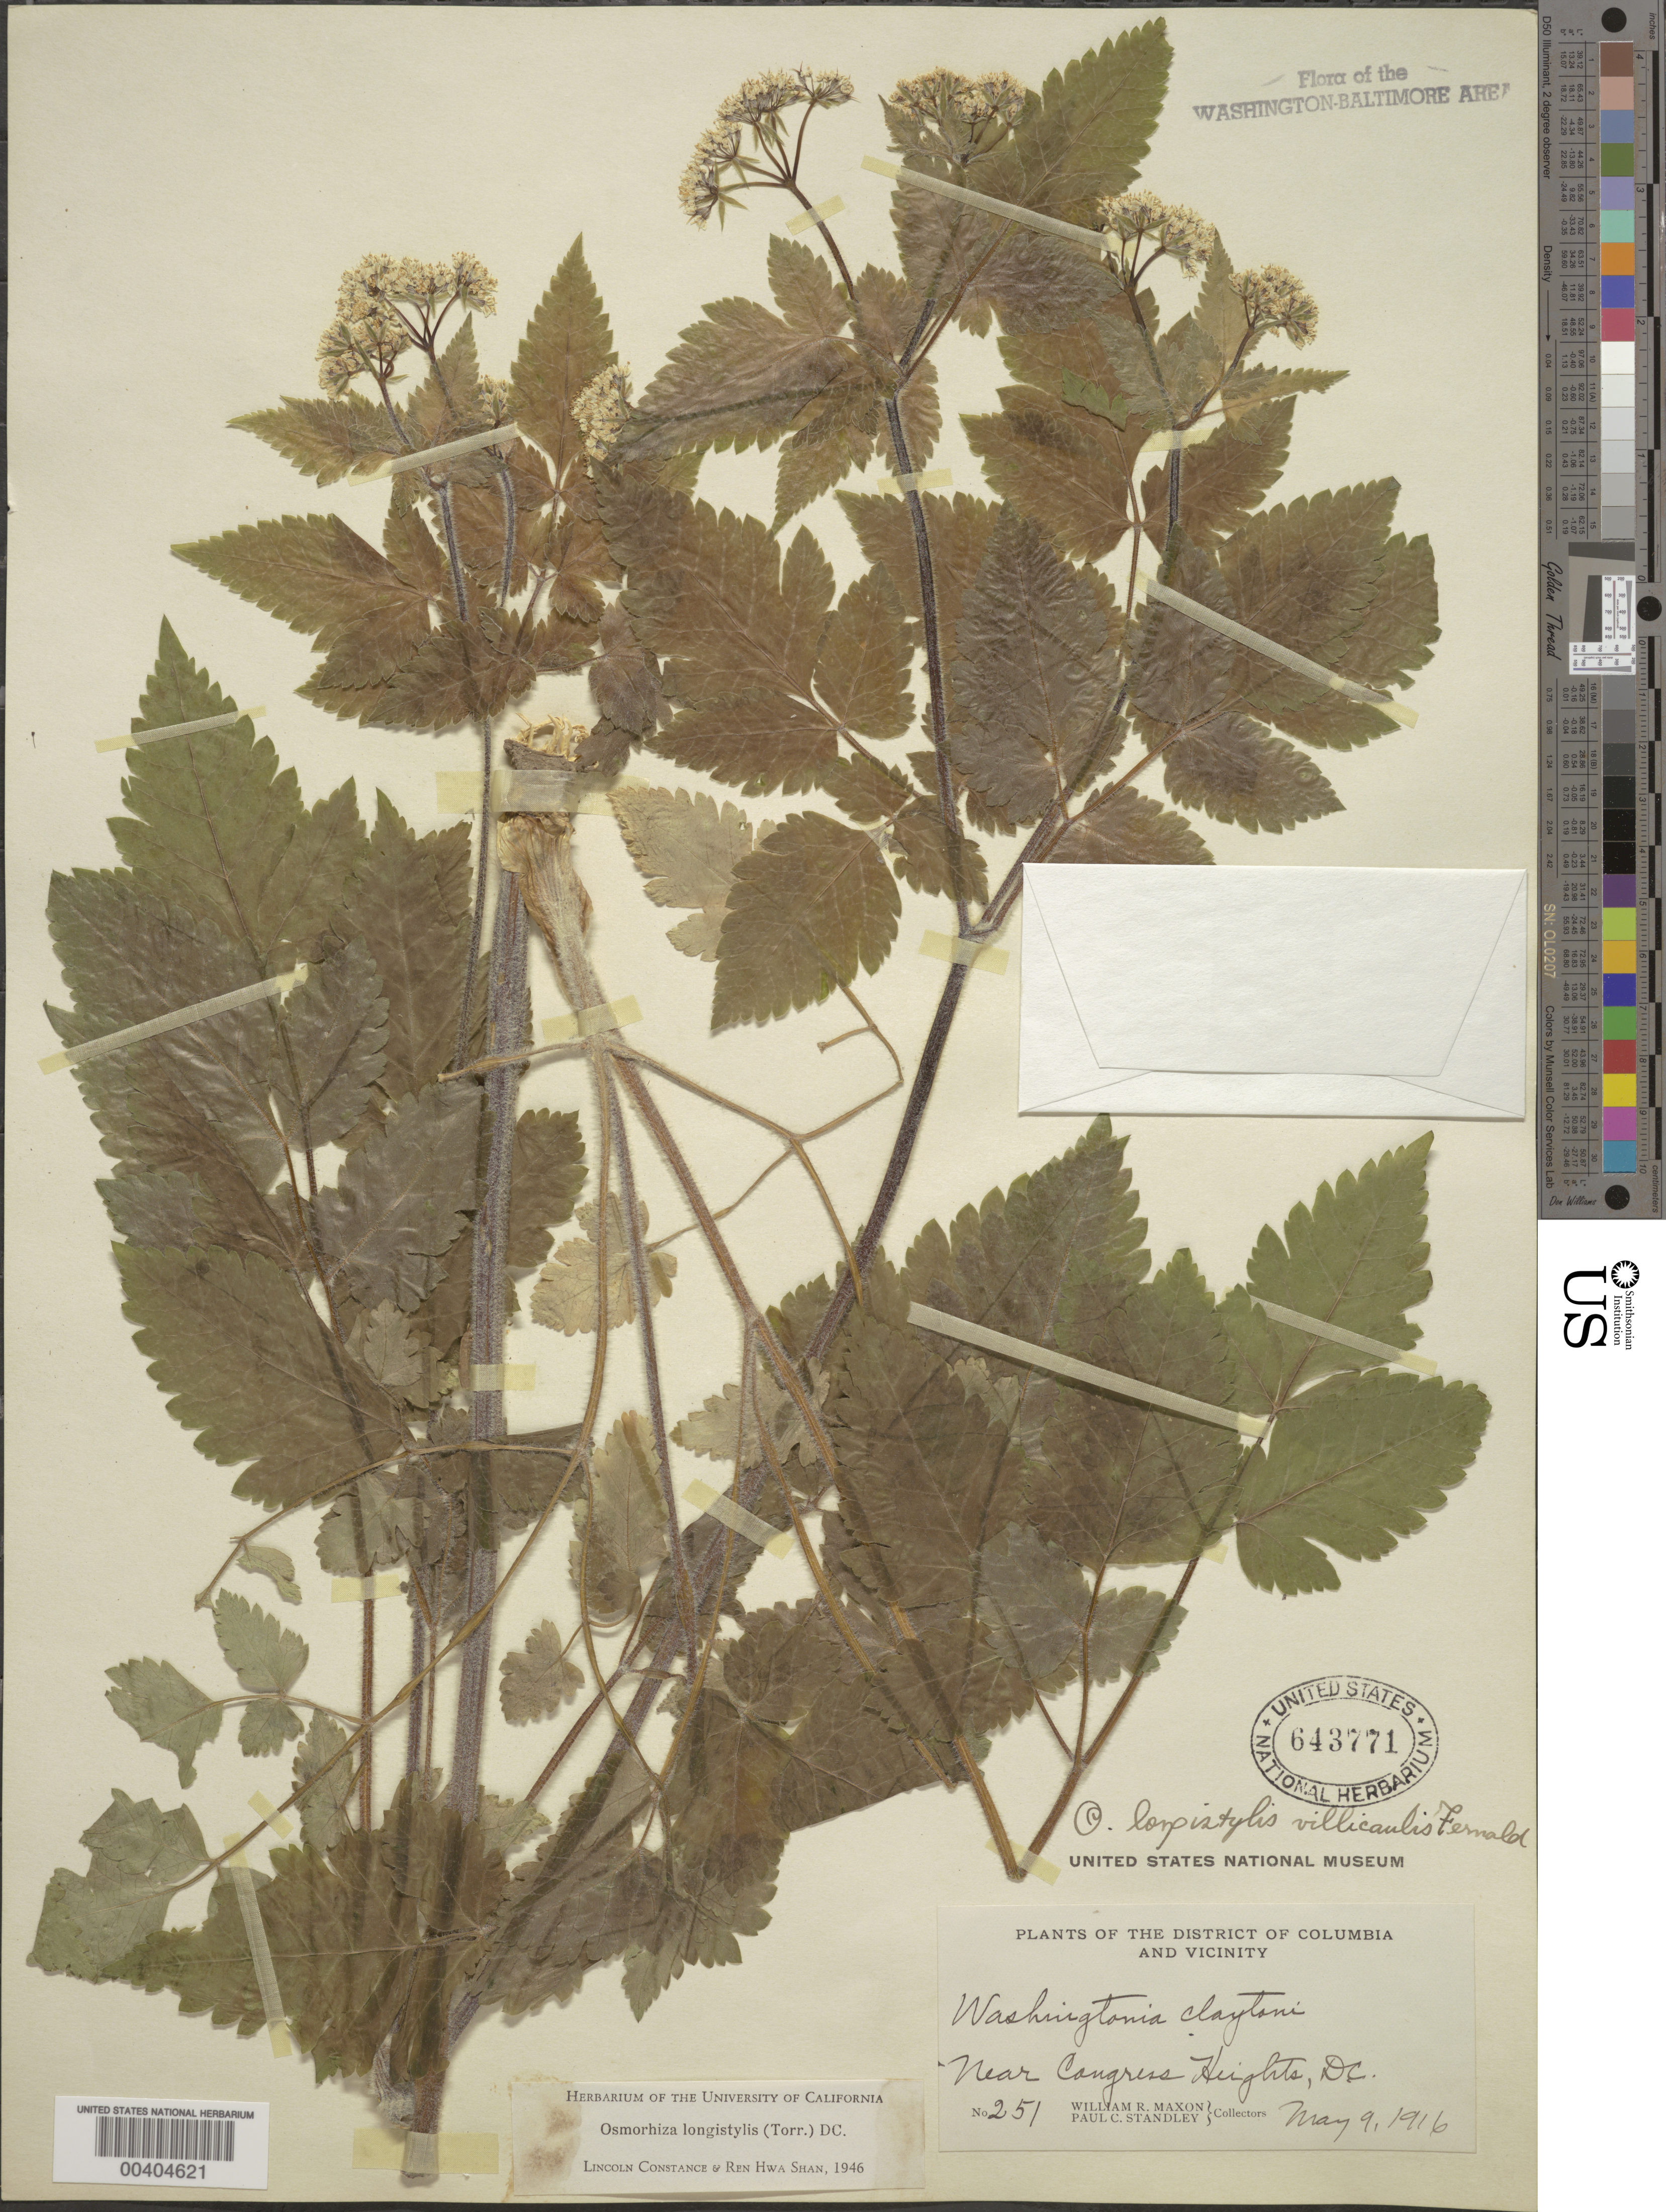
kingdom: Plantae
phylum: Tracheophyta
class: Magnoliopsida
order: Apiales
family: Apiaceae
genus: Osmorhiza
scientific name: Osmorhiza longistylis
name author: (Torr.) DC.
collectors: W. R. Maxon & P. C. Standley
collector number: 251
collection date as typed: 09 May 1916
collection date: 1916-05-09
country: United States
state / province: District of Columbia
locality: Near Congress Heights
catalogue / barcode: US 643771